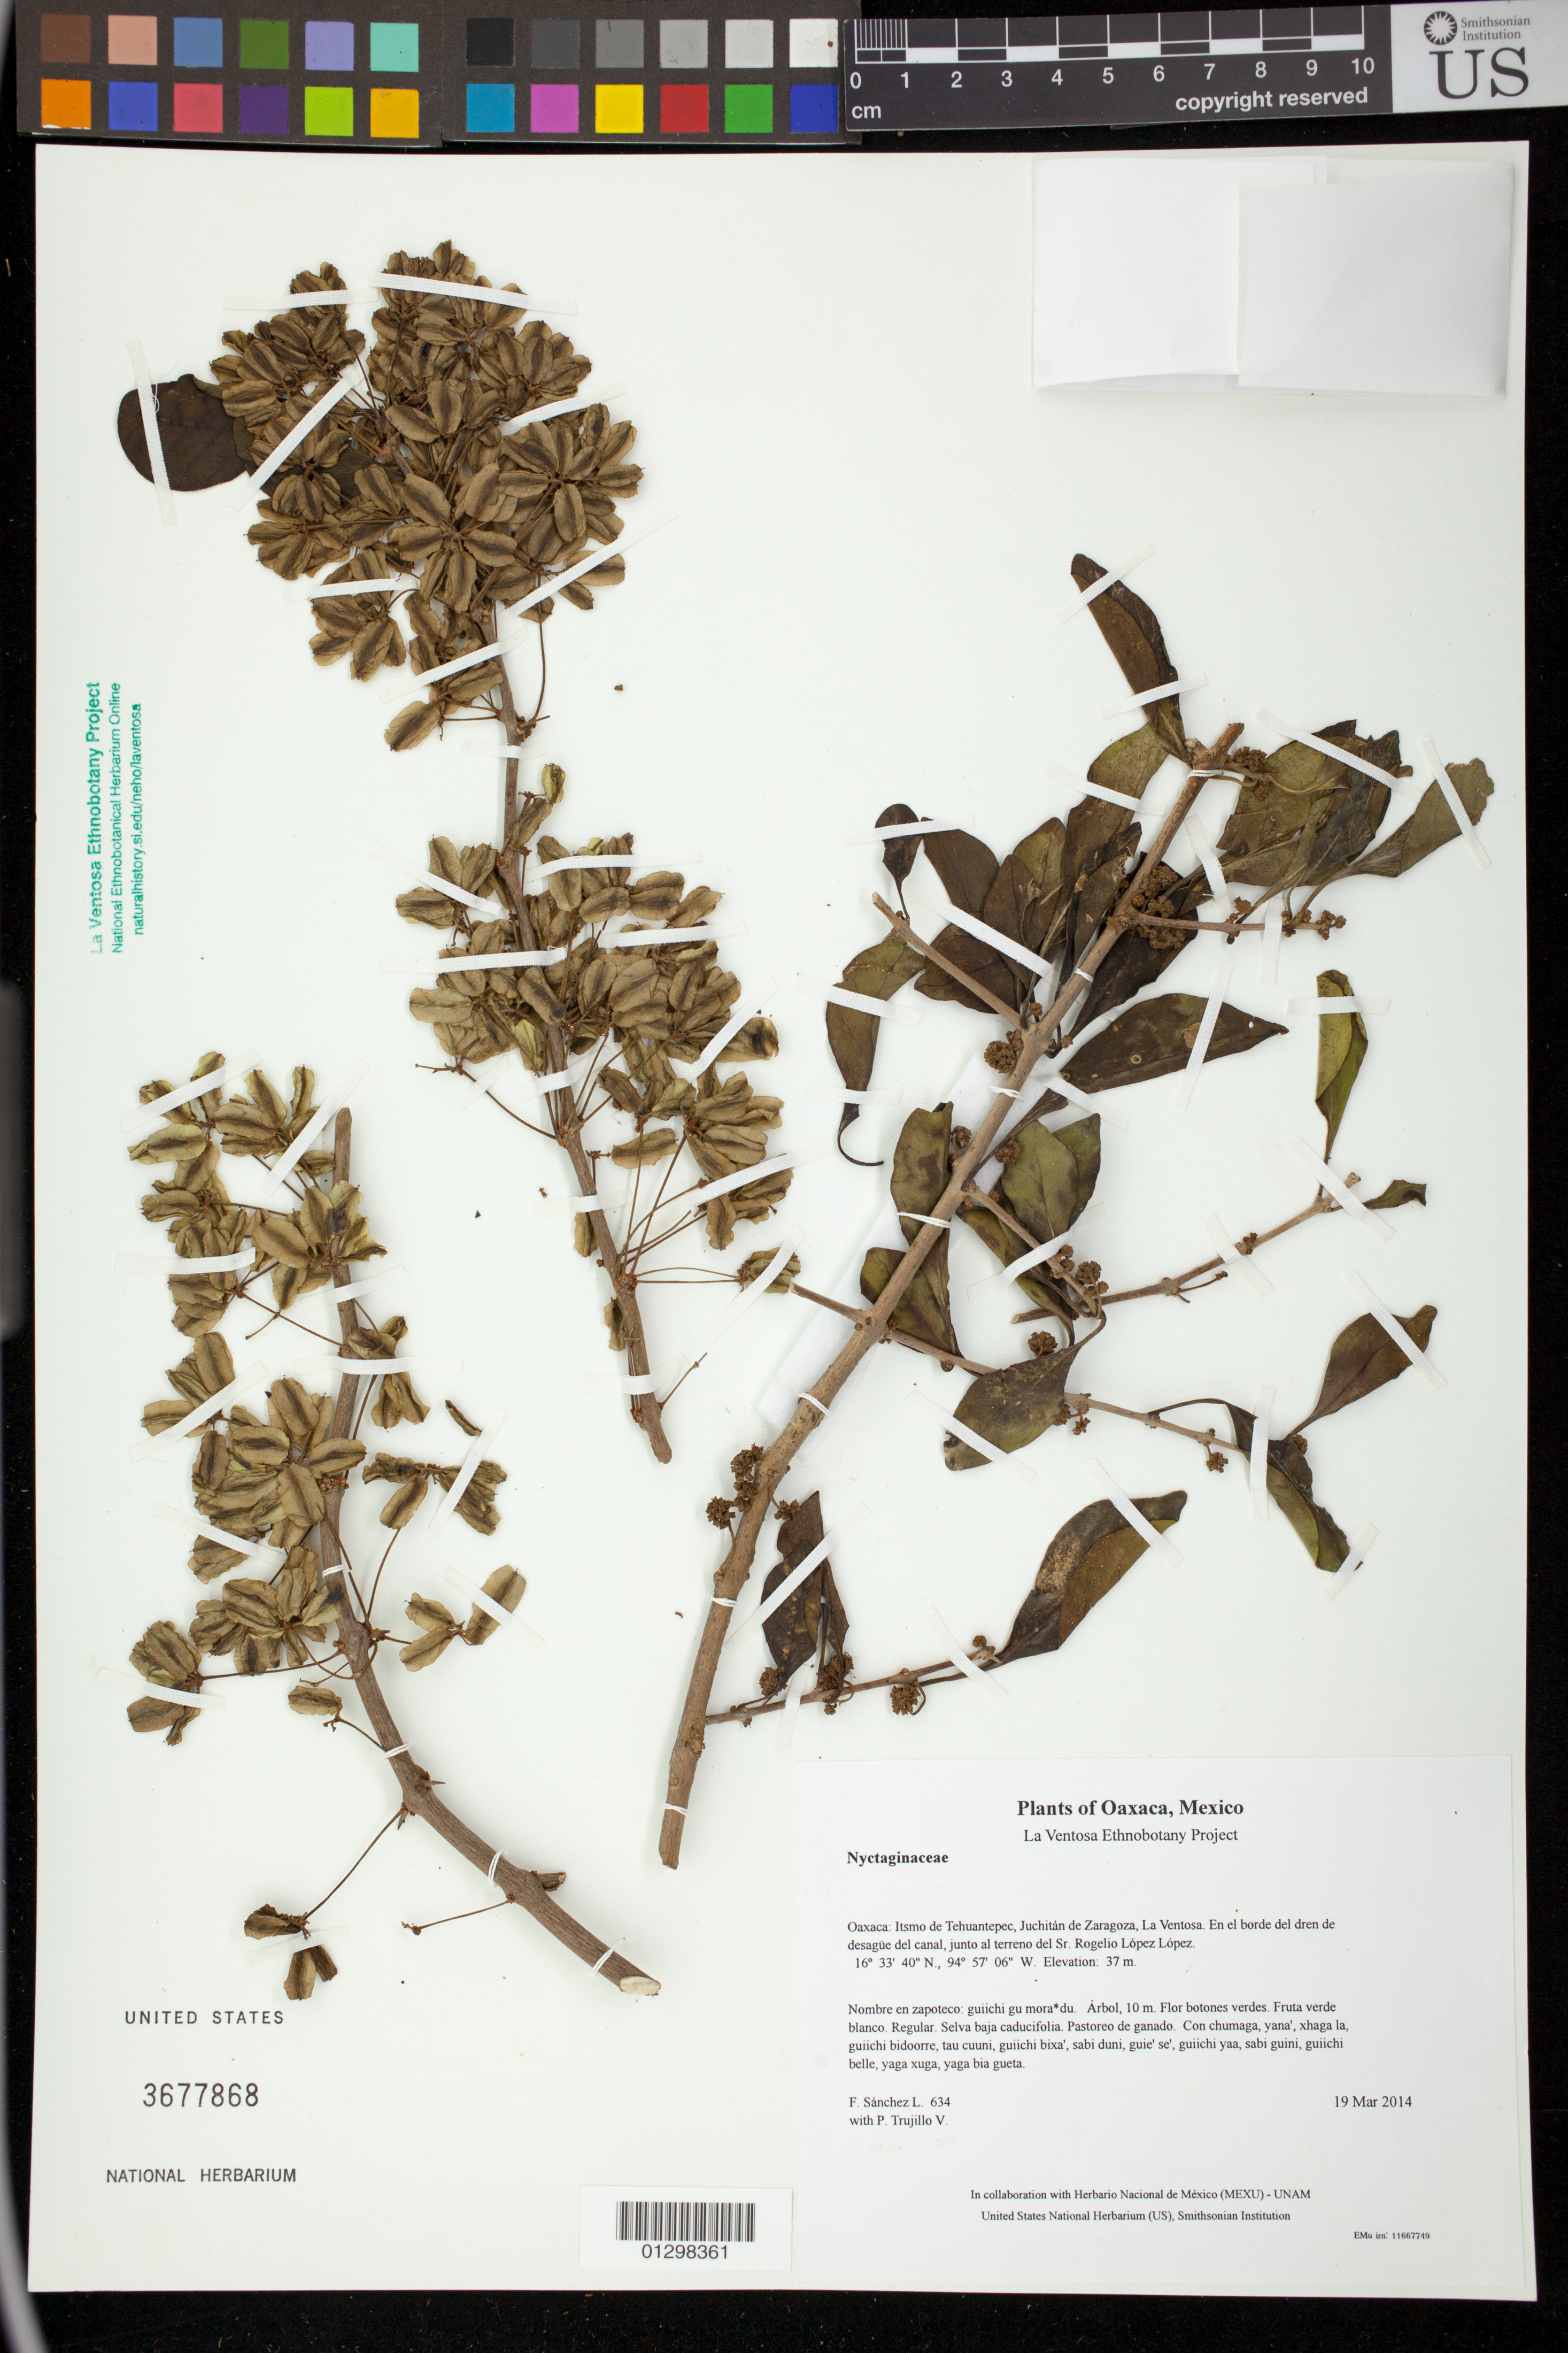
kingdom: Plantae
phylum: Tracheophyta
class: Magnoliopsida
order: Caryophyllales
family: Nyctaginaceae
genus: Pisonia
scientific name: Pisonia fasciculata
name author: Standl.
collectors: F. Sánchez L. & P. Trujillo V.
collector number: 634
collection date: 2014-03-19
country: Mexico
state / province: Oaxaca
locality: Itsmo de Tehuantepec, Juchitán de Zaragoza, La Ventosa. En el borde del dren de desagüe del canal, junto al terreno del Sr. Rogelio López López.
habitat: Selva baja caducifolia. Pastoreo de ganado.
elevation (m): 37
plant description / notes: JEBOT, MEXU, SERO, US; Yaga. 10 m. Guie' mudu naga'. Cuaananaxhi naga' naquichi'. Nuu.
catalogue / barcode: US 3677868